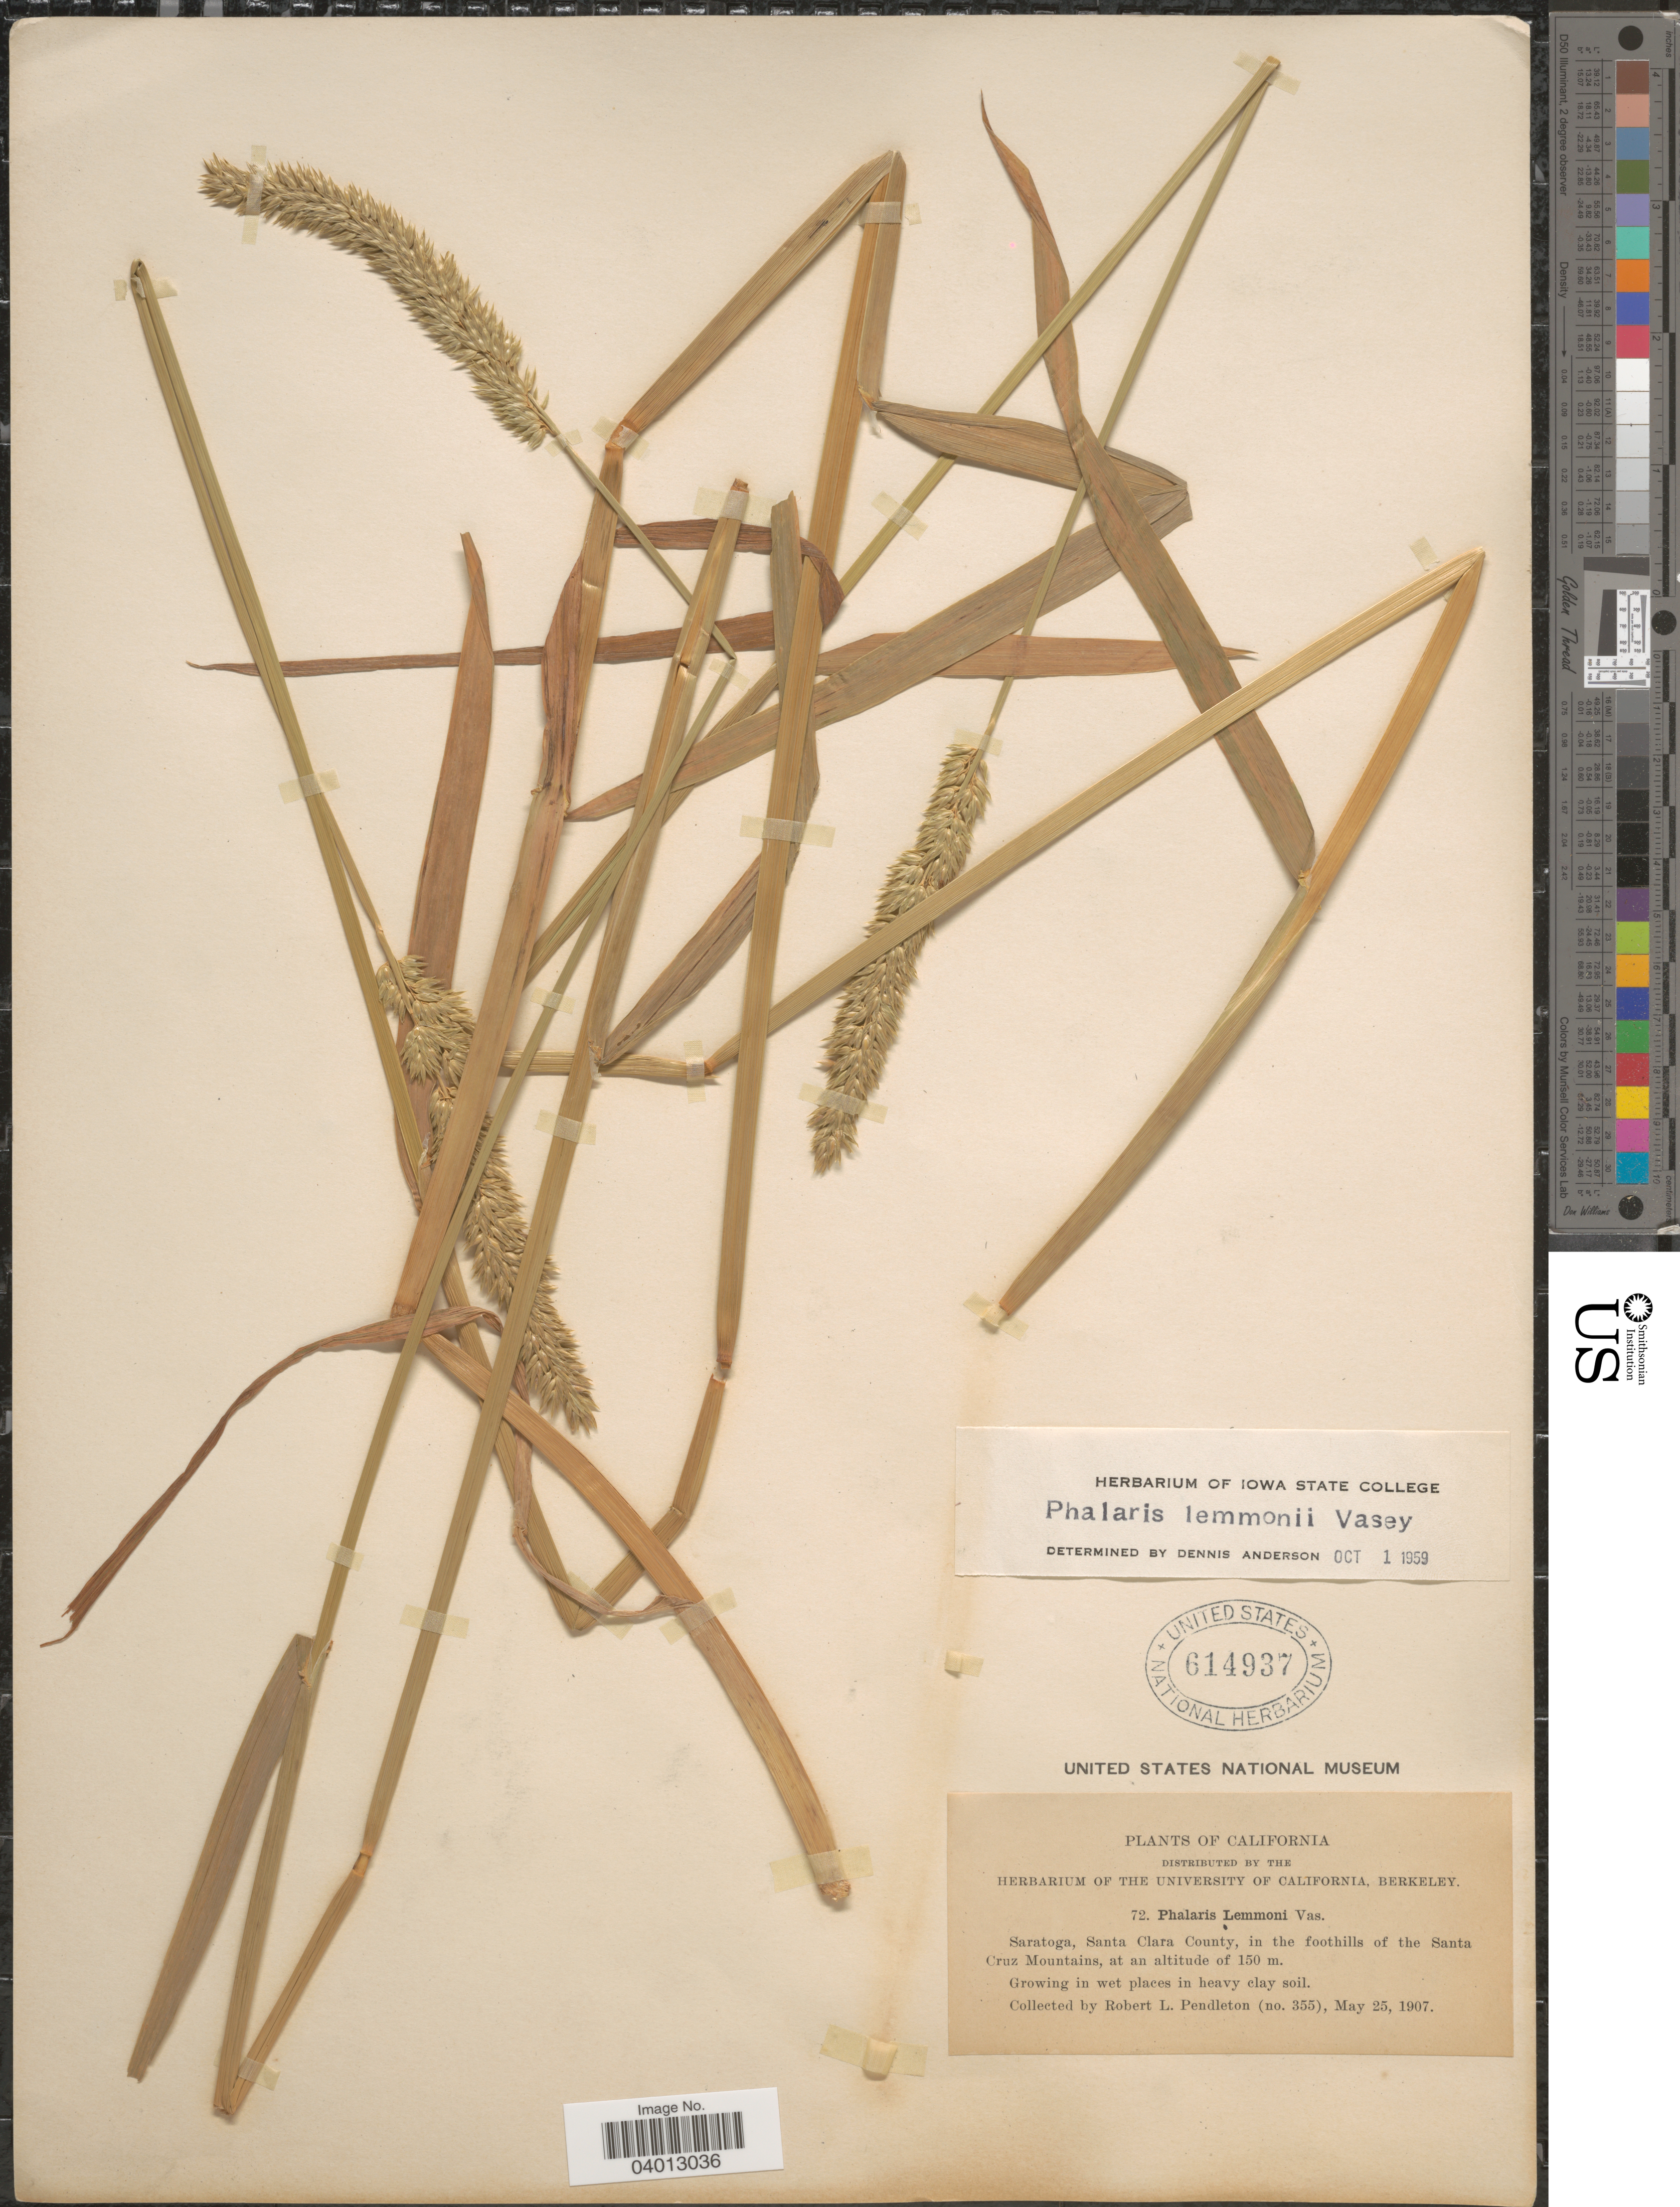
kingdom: Plantae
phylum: Tracheophyta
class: Liliopsida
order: Poales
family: Poaceae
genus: Phalaris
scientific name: Phalaris lemmonii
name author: Vasey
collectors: R. Pendleton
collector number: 355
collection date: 1907-05-25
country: United States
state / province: California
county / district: Santa Clara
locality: Saratoga, Santa Clara County, in the foothills of the Santa Cruz Mountains.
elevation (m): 150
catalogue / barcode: US 614937